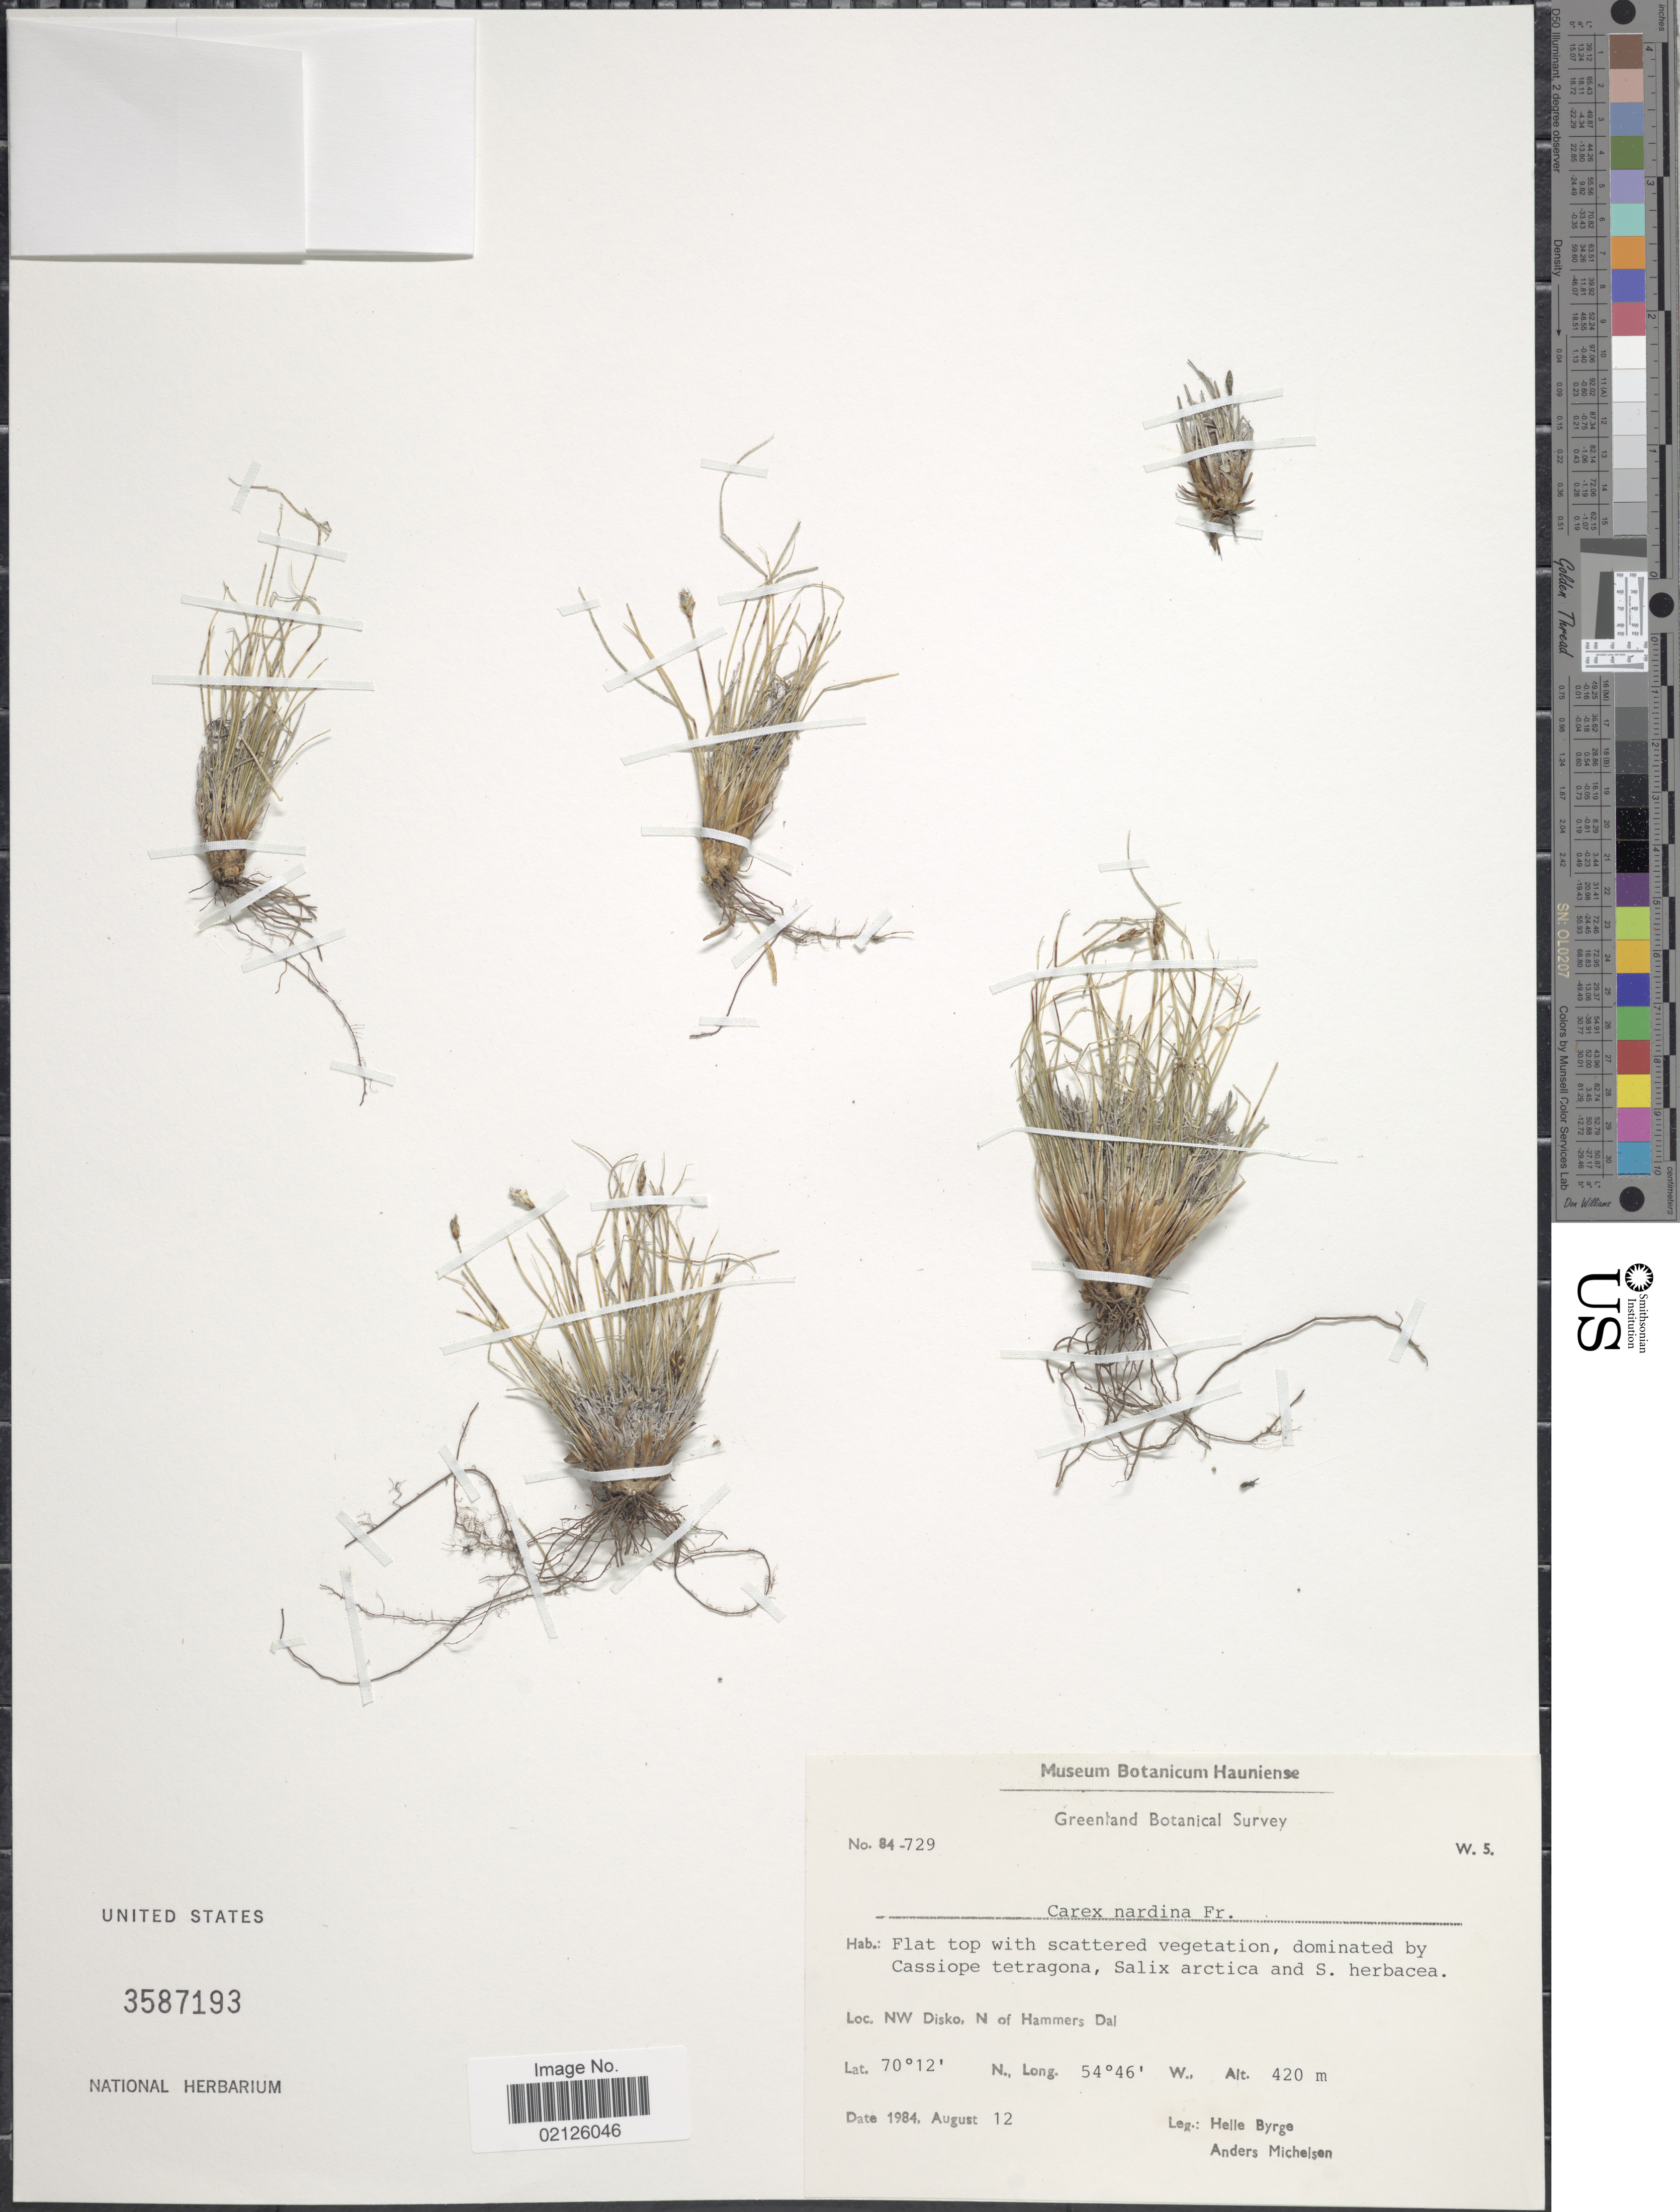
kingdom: Plantae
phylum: Tracheophyta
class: Liliopsida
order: Poales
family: Cyperaceae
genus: Carex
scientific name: Carex nardina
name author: (Hornem.) Fr.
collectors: H. Byrge & A. Michelsen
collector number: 84-729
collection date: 1984-08-12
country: Greenland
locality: Flat top with scattered vegetation, NW Disko, N of Hammers Dal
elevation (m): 420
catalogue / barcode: US 3587193